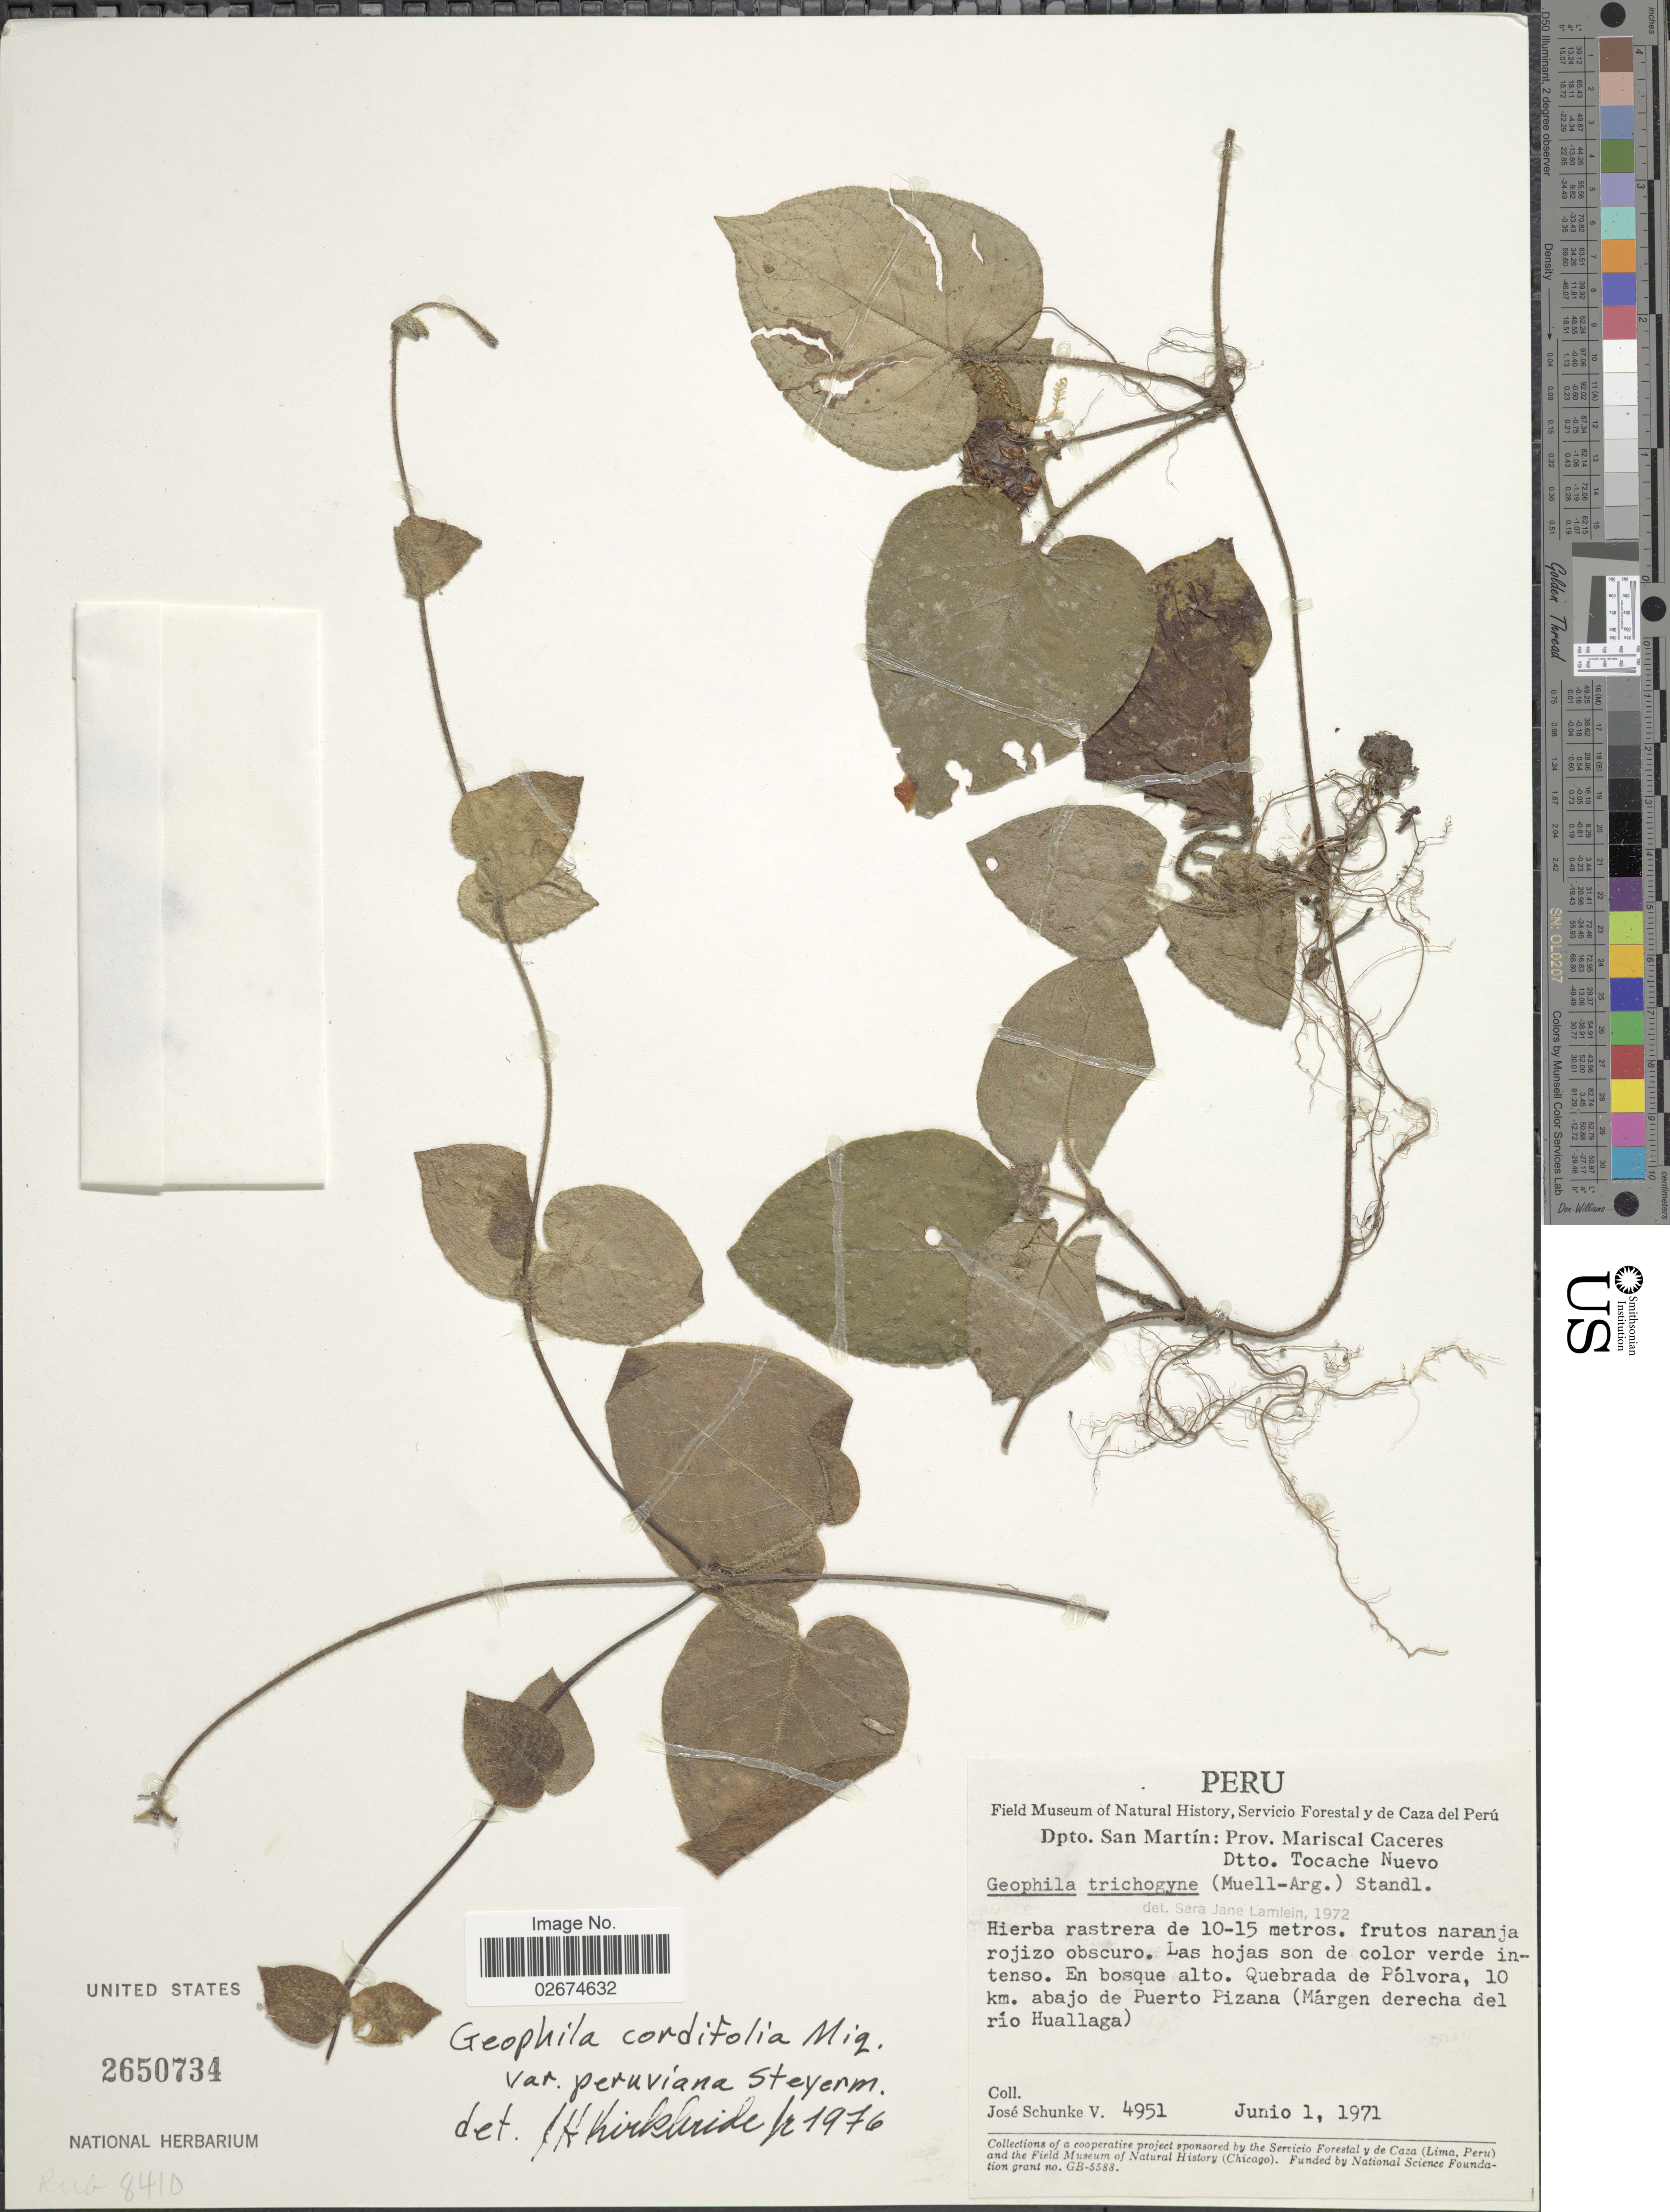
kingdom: Plantae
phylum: Tracheophyta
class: Magnoliopsida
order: Gentianales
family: Rubiaceae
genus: Geophila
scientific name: Geophila cordifolia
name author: Miq.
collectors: J. Schunke Vigo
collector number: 4951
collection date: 1971-06-01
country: Peru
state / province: San Martín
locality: Prov. Mariscal Caceres, Dtto. Tocache Nuevo, Quebrada de Polvora, 10 km. abajo de Puerto Pizana (Margen derecha del rio Huallaga)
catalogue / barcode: US 2650734